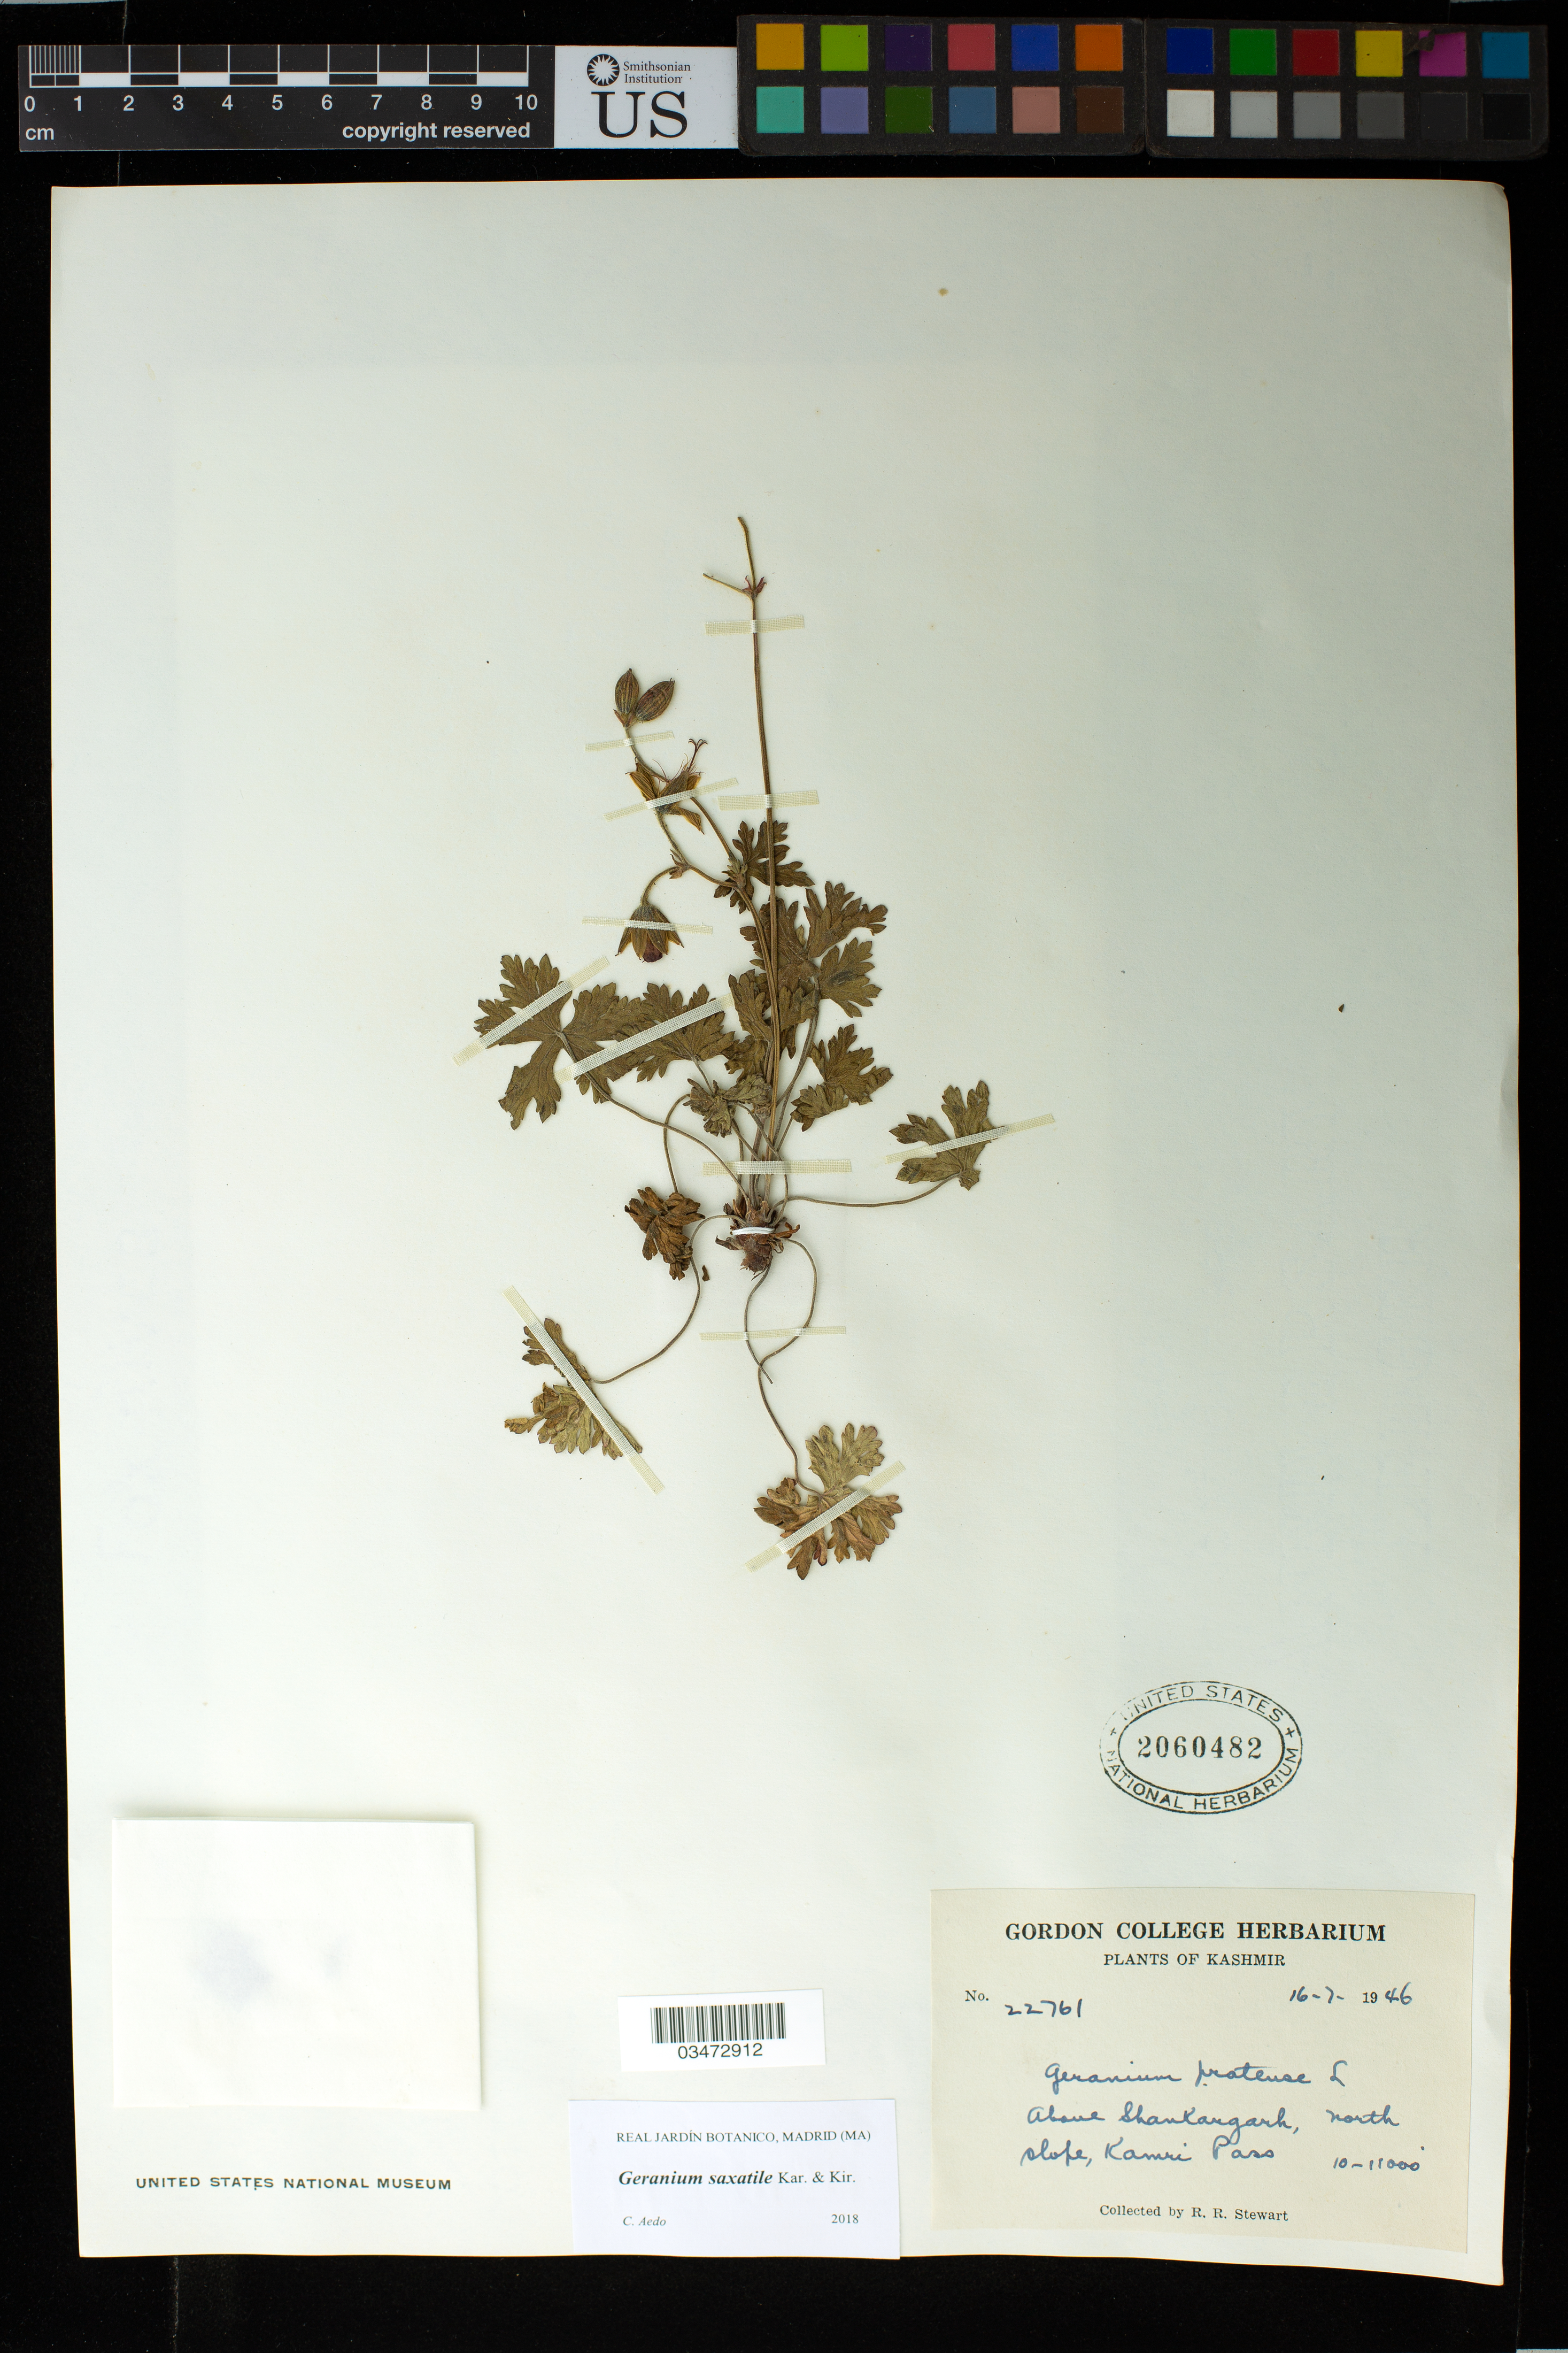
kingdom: Plantae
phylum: Tracheophyta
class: Magnoliopsida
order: Geraniales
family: Geraniaceae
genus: Geranium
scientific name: Geranium saxatile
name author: Kar. & Kir.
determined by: Aedo, C.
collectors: R. R. Stewart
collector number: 22761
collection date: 1946-07-16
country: India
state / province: Jammu and Kashmir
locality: Above Shankargarh, north slope, Kamic Pass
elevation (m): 3048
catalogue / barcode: US 2060482